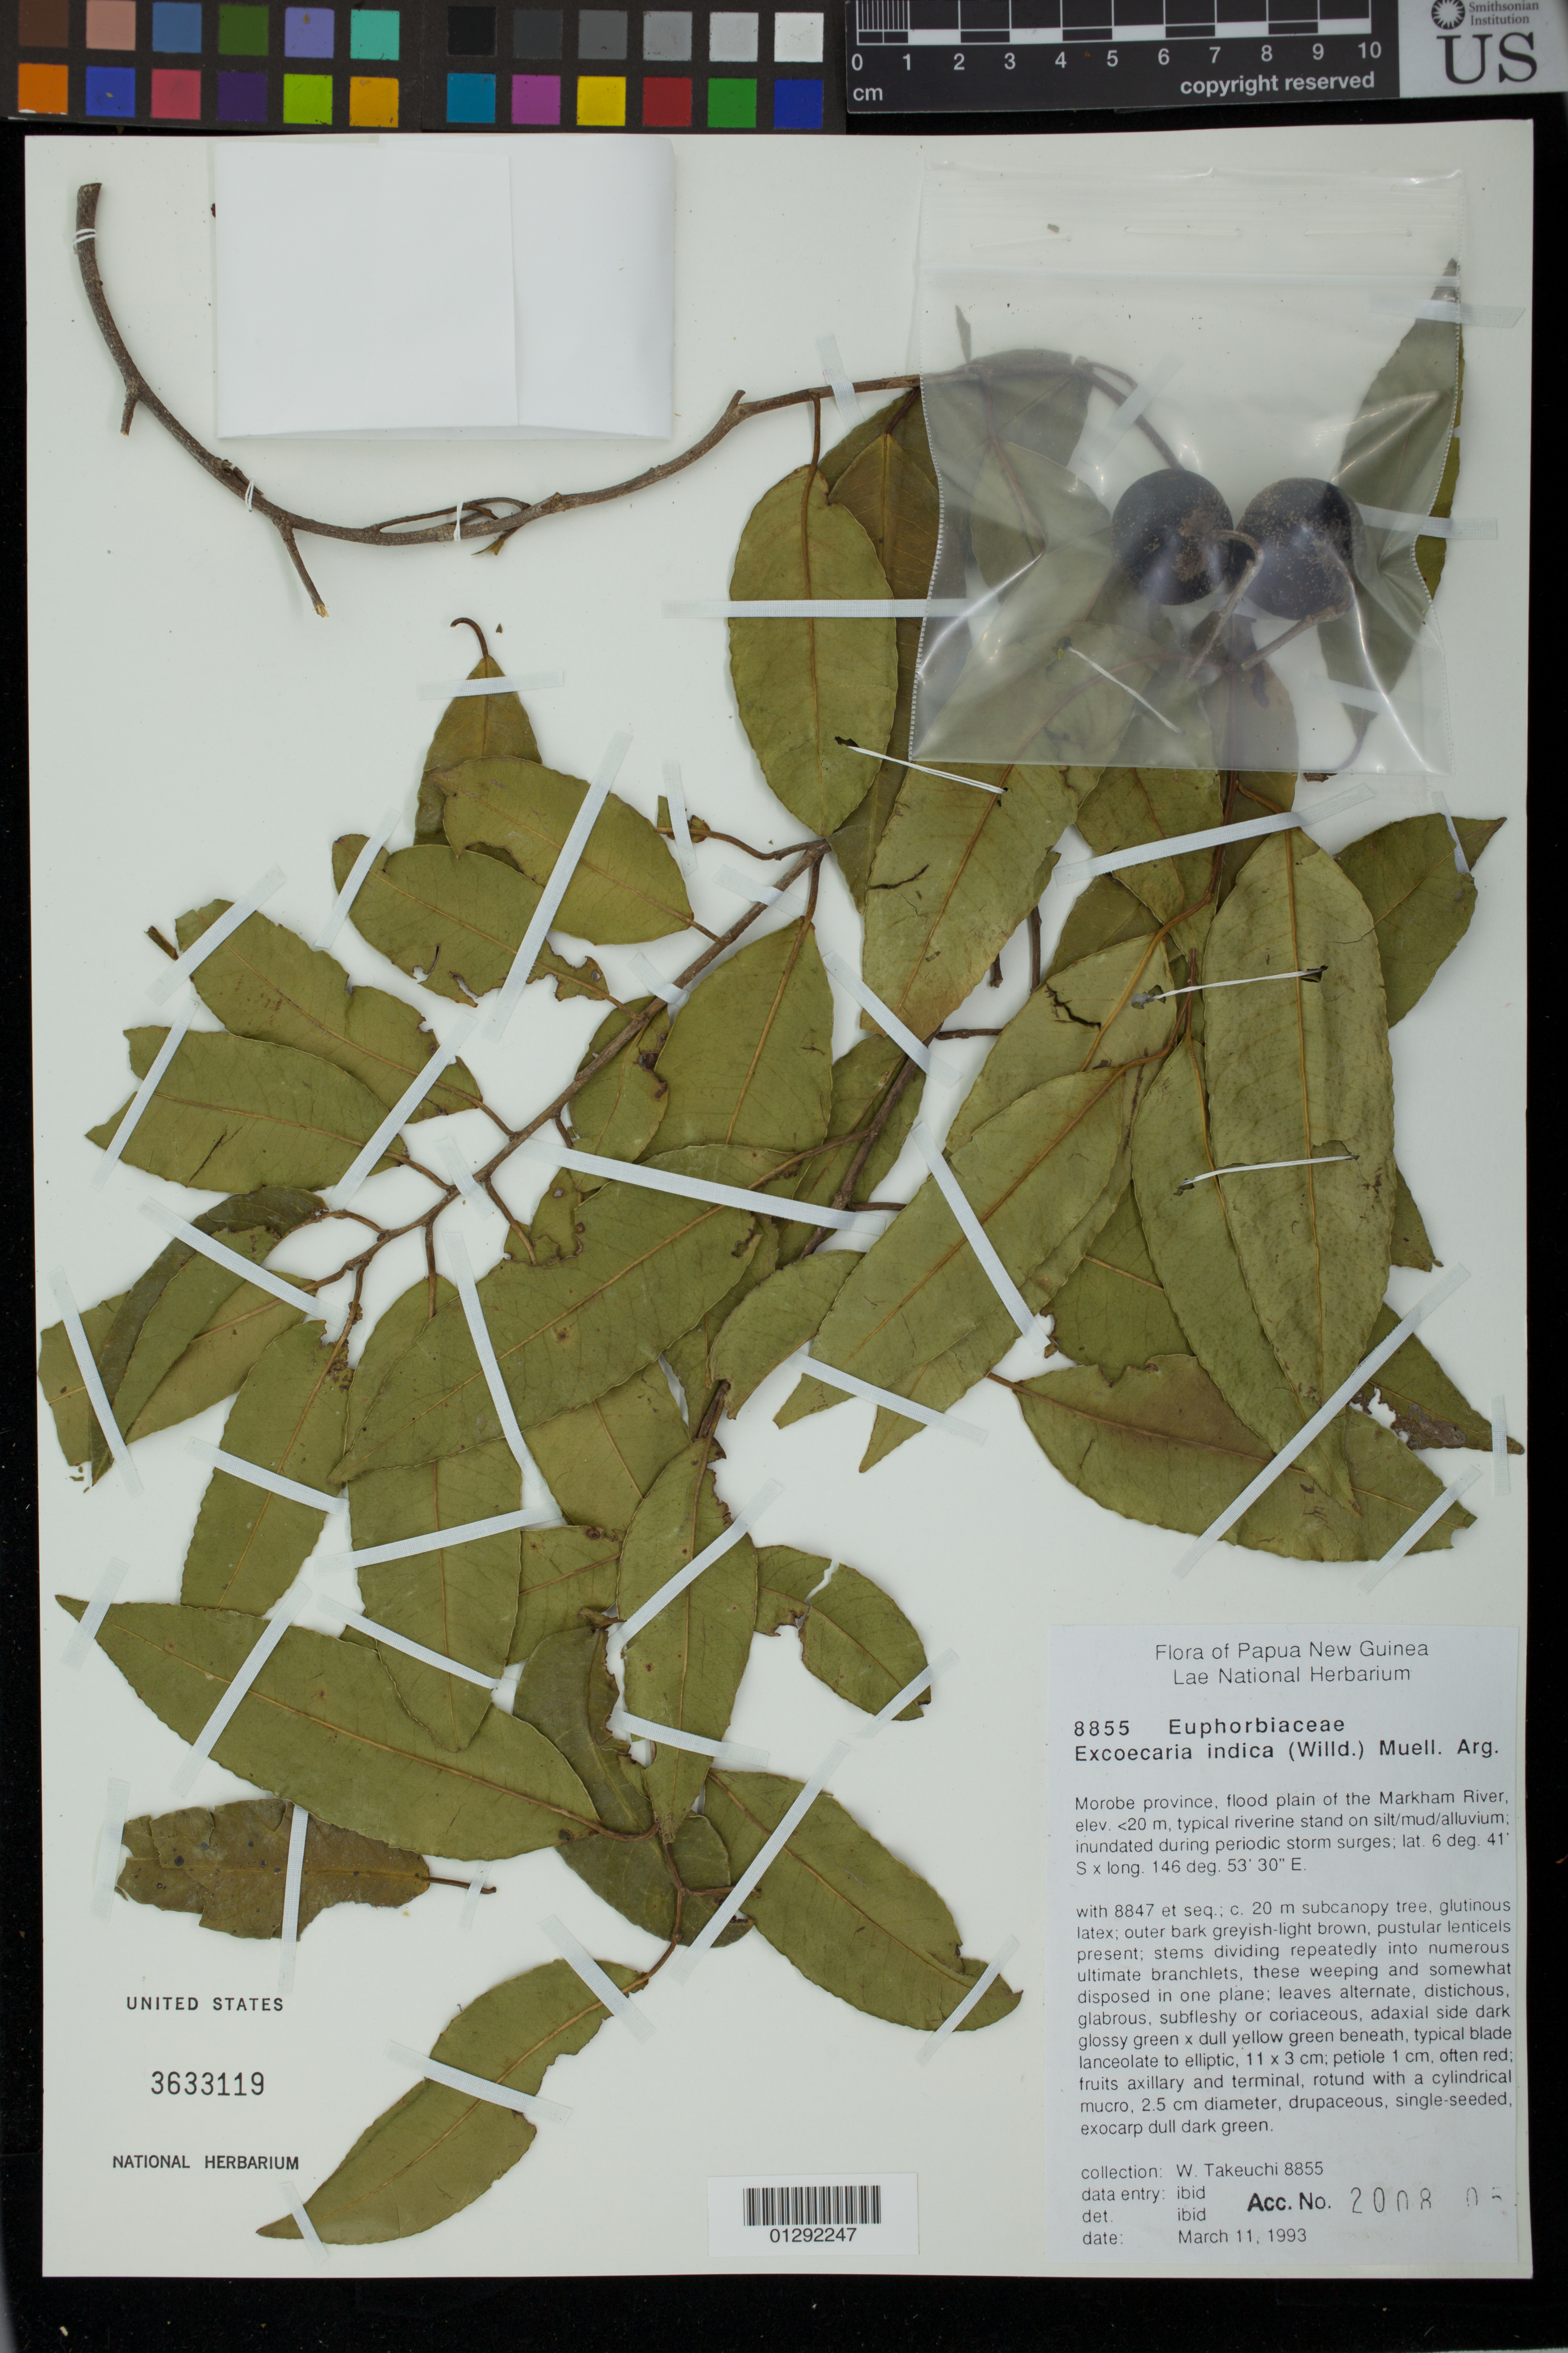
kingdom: Plantae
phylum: Tracheophyta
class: Magnoliopsida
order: Malpighiales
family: Euphorbiaceae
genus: Excoecaria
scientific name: Excoecaria indica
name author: (Willd.) Müll. Arg.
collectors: W. N. Takeuchi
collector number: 8855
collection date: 1993-03-11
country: Papua New Guinea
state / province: Morobe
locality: Flood plain of the Markham river.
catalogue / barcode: US 3633119